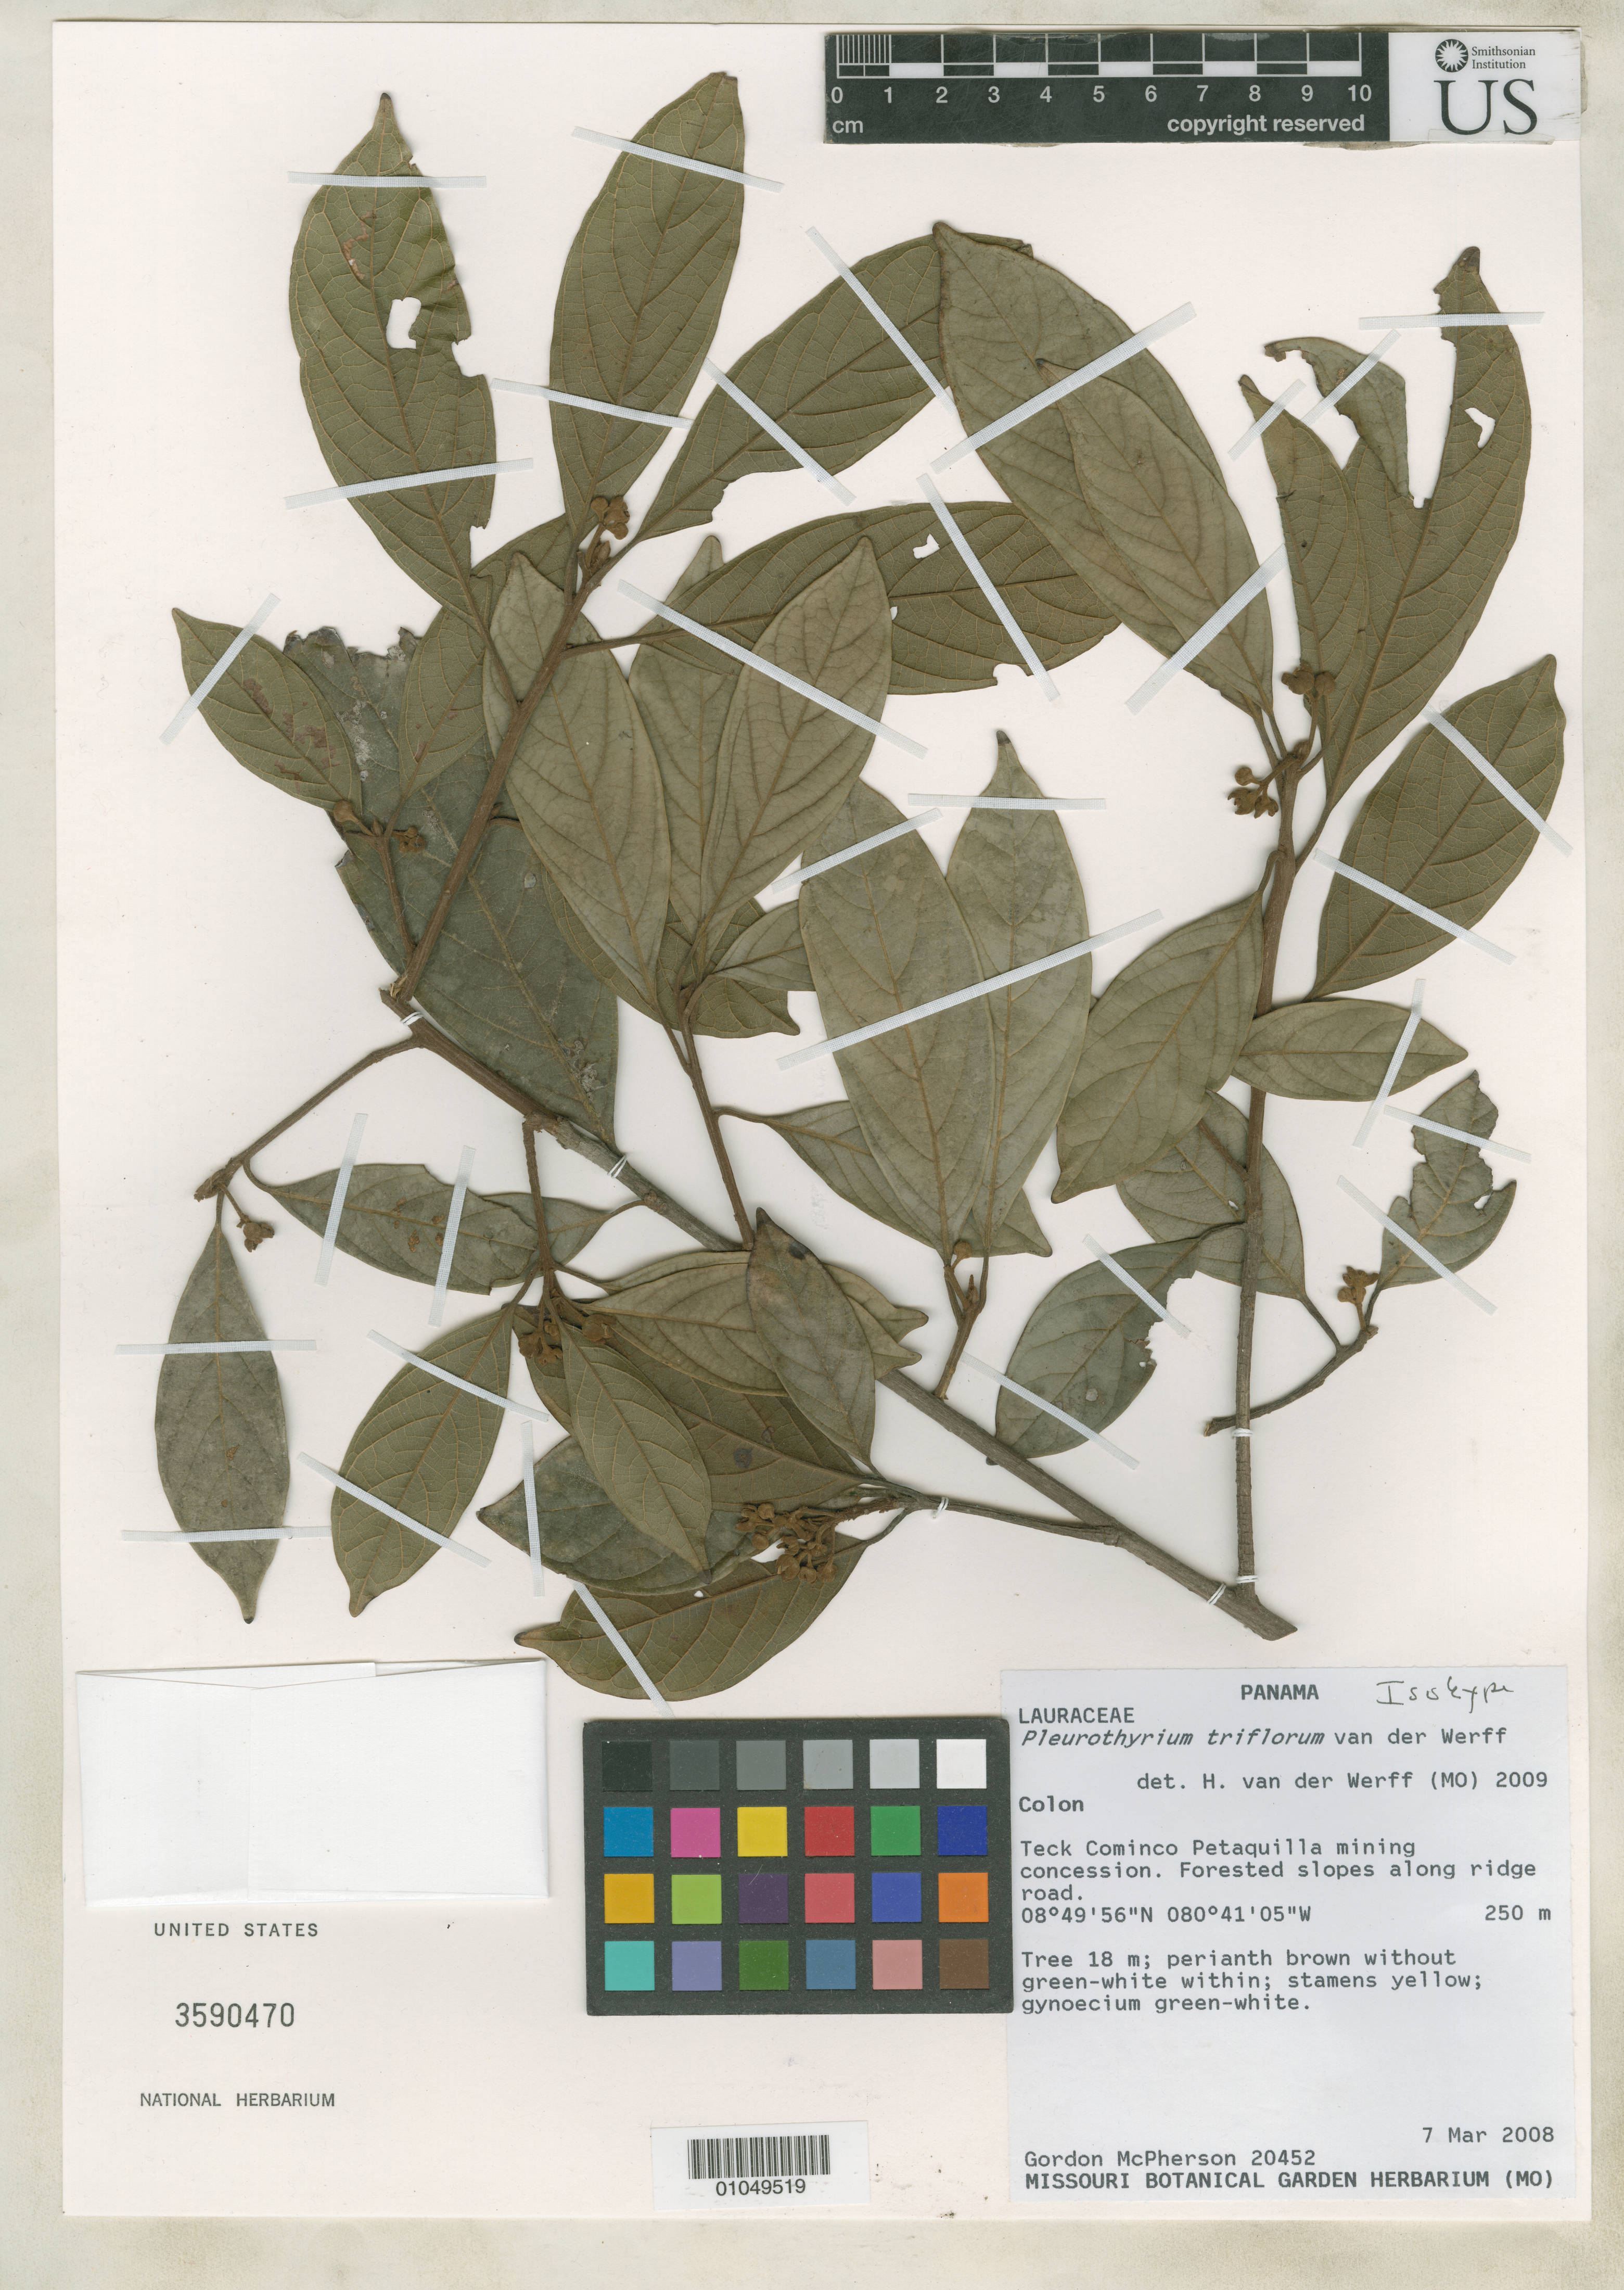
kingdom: Plantae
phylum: Tracheophyta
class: Magnoliopsida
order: Laurales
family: Lauraceae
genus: Pleurothyrium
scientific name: Pleurothyrium triflorum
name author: van der Werff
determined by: van der Werff, H., (MO), Missouri Botanical Garden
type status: Isotype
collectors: G. D. McPherson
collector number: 20452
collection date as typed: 07 Mar 2008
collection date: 2008-03-07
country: Panama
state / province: Colón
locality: Teck Cominco Petaquilla mining concession.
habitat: Forested slopes along ridge road.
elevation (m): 250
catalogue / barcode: US 3590470